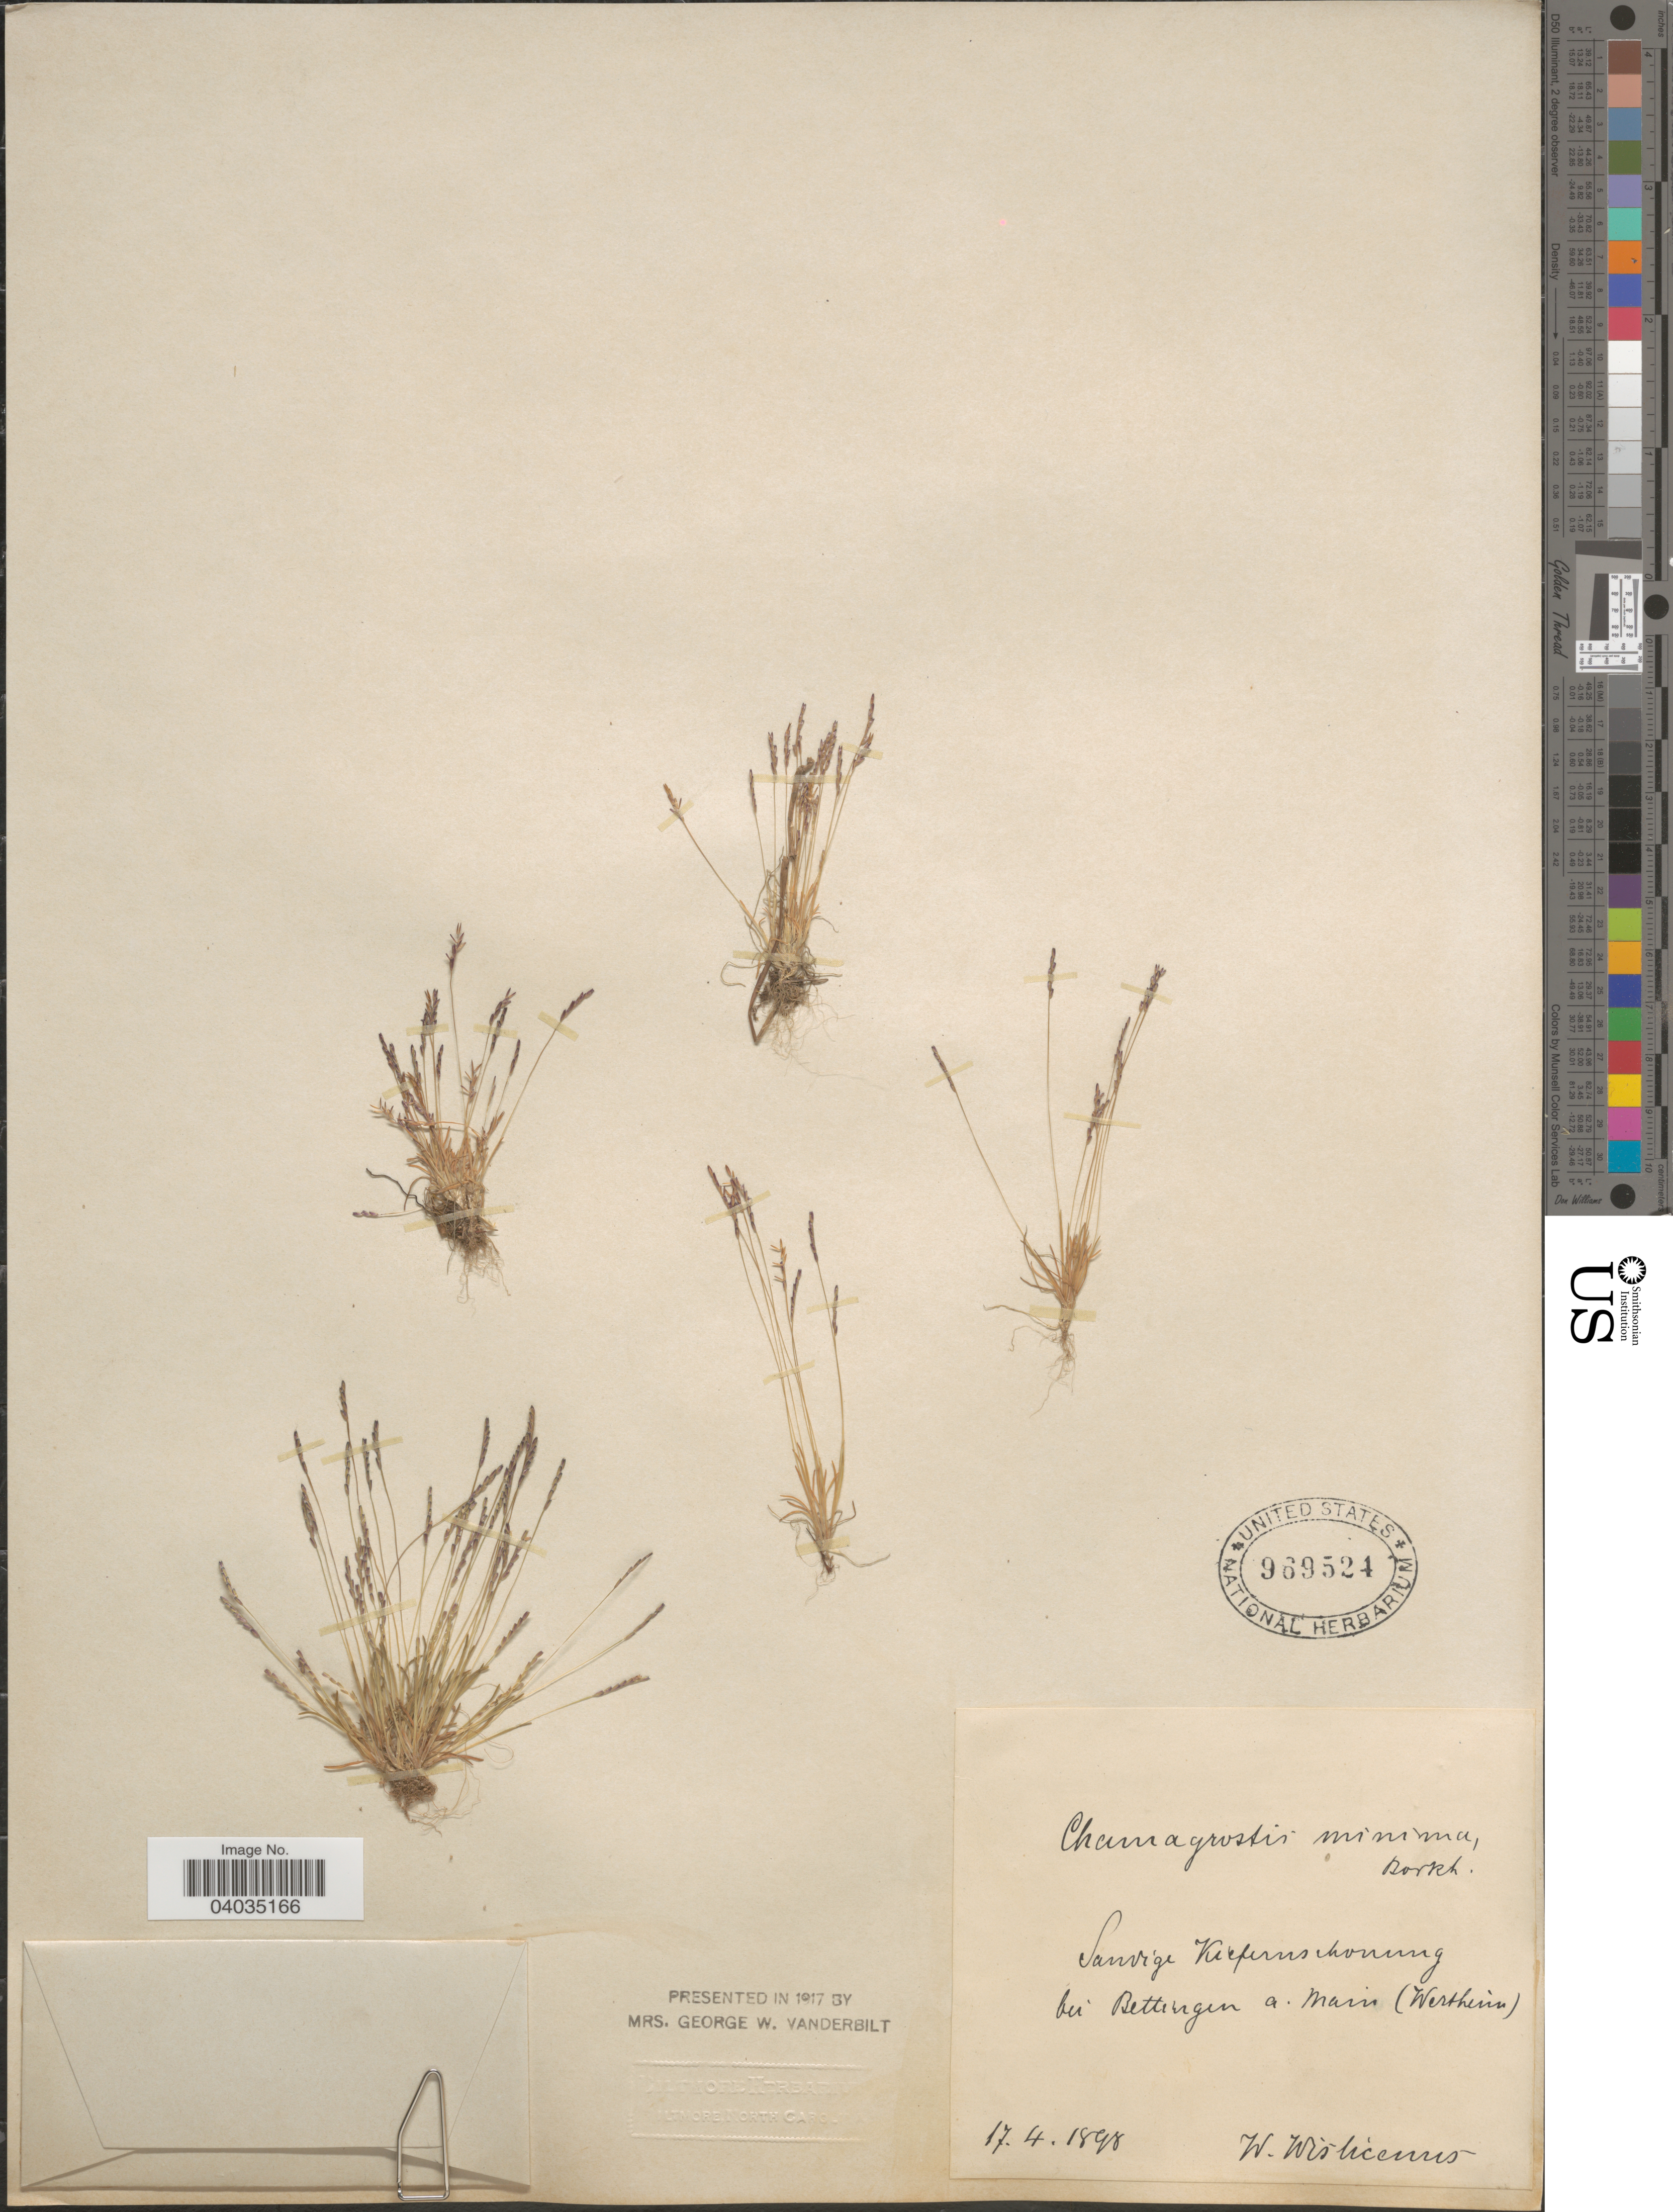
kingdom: Plantae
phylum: Tracheophyta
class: Liliopsida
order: Poales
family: Poaceae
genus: Mibora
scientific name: Mibora minima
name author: (L.) Desv.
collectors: W. Wislicenus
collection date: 1898-04-17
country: Germany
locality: Sandige Kiefernschoning bei Bettingen a Main (Westheim).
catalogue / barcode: US 969524